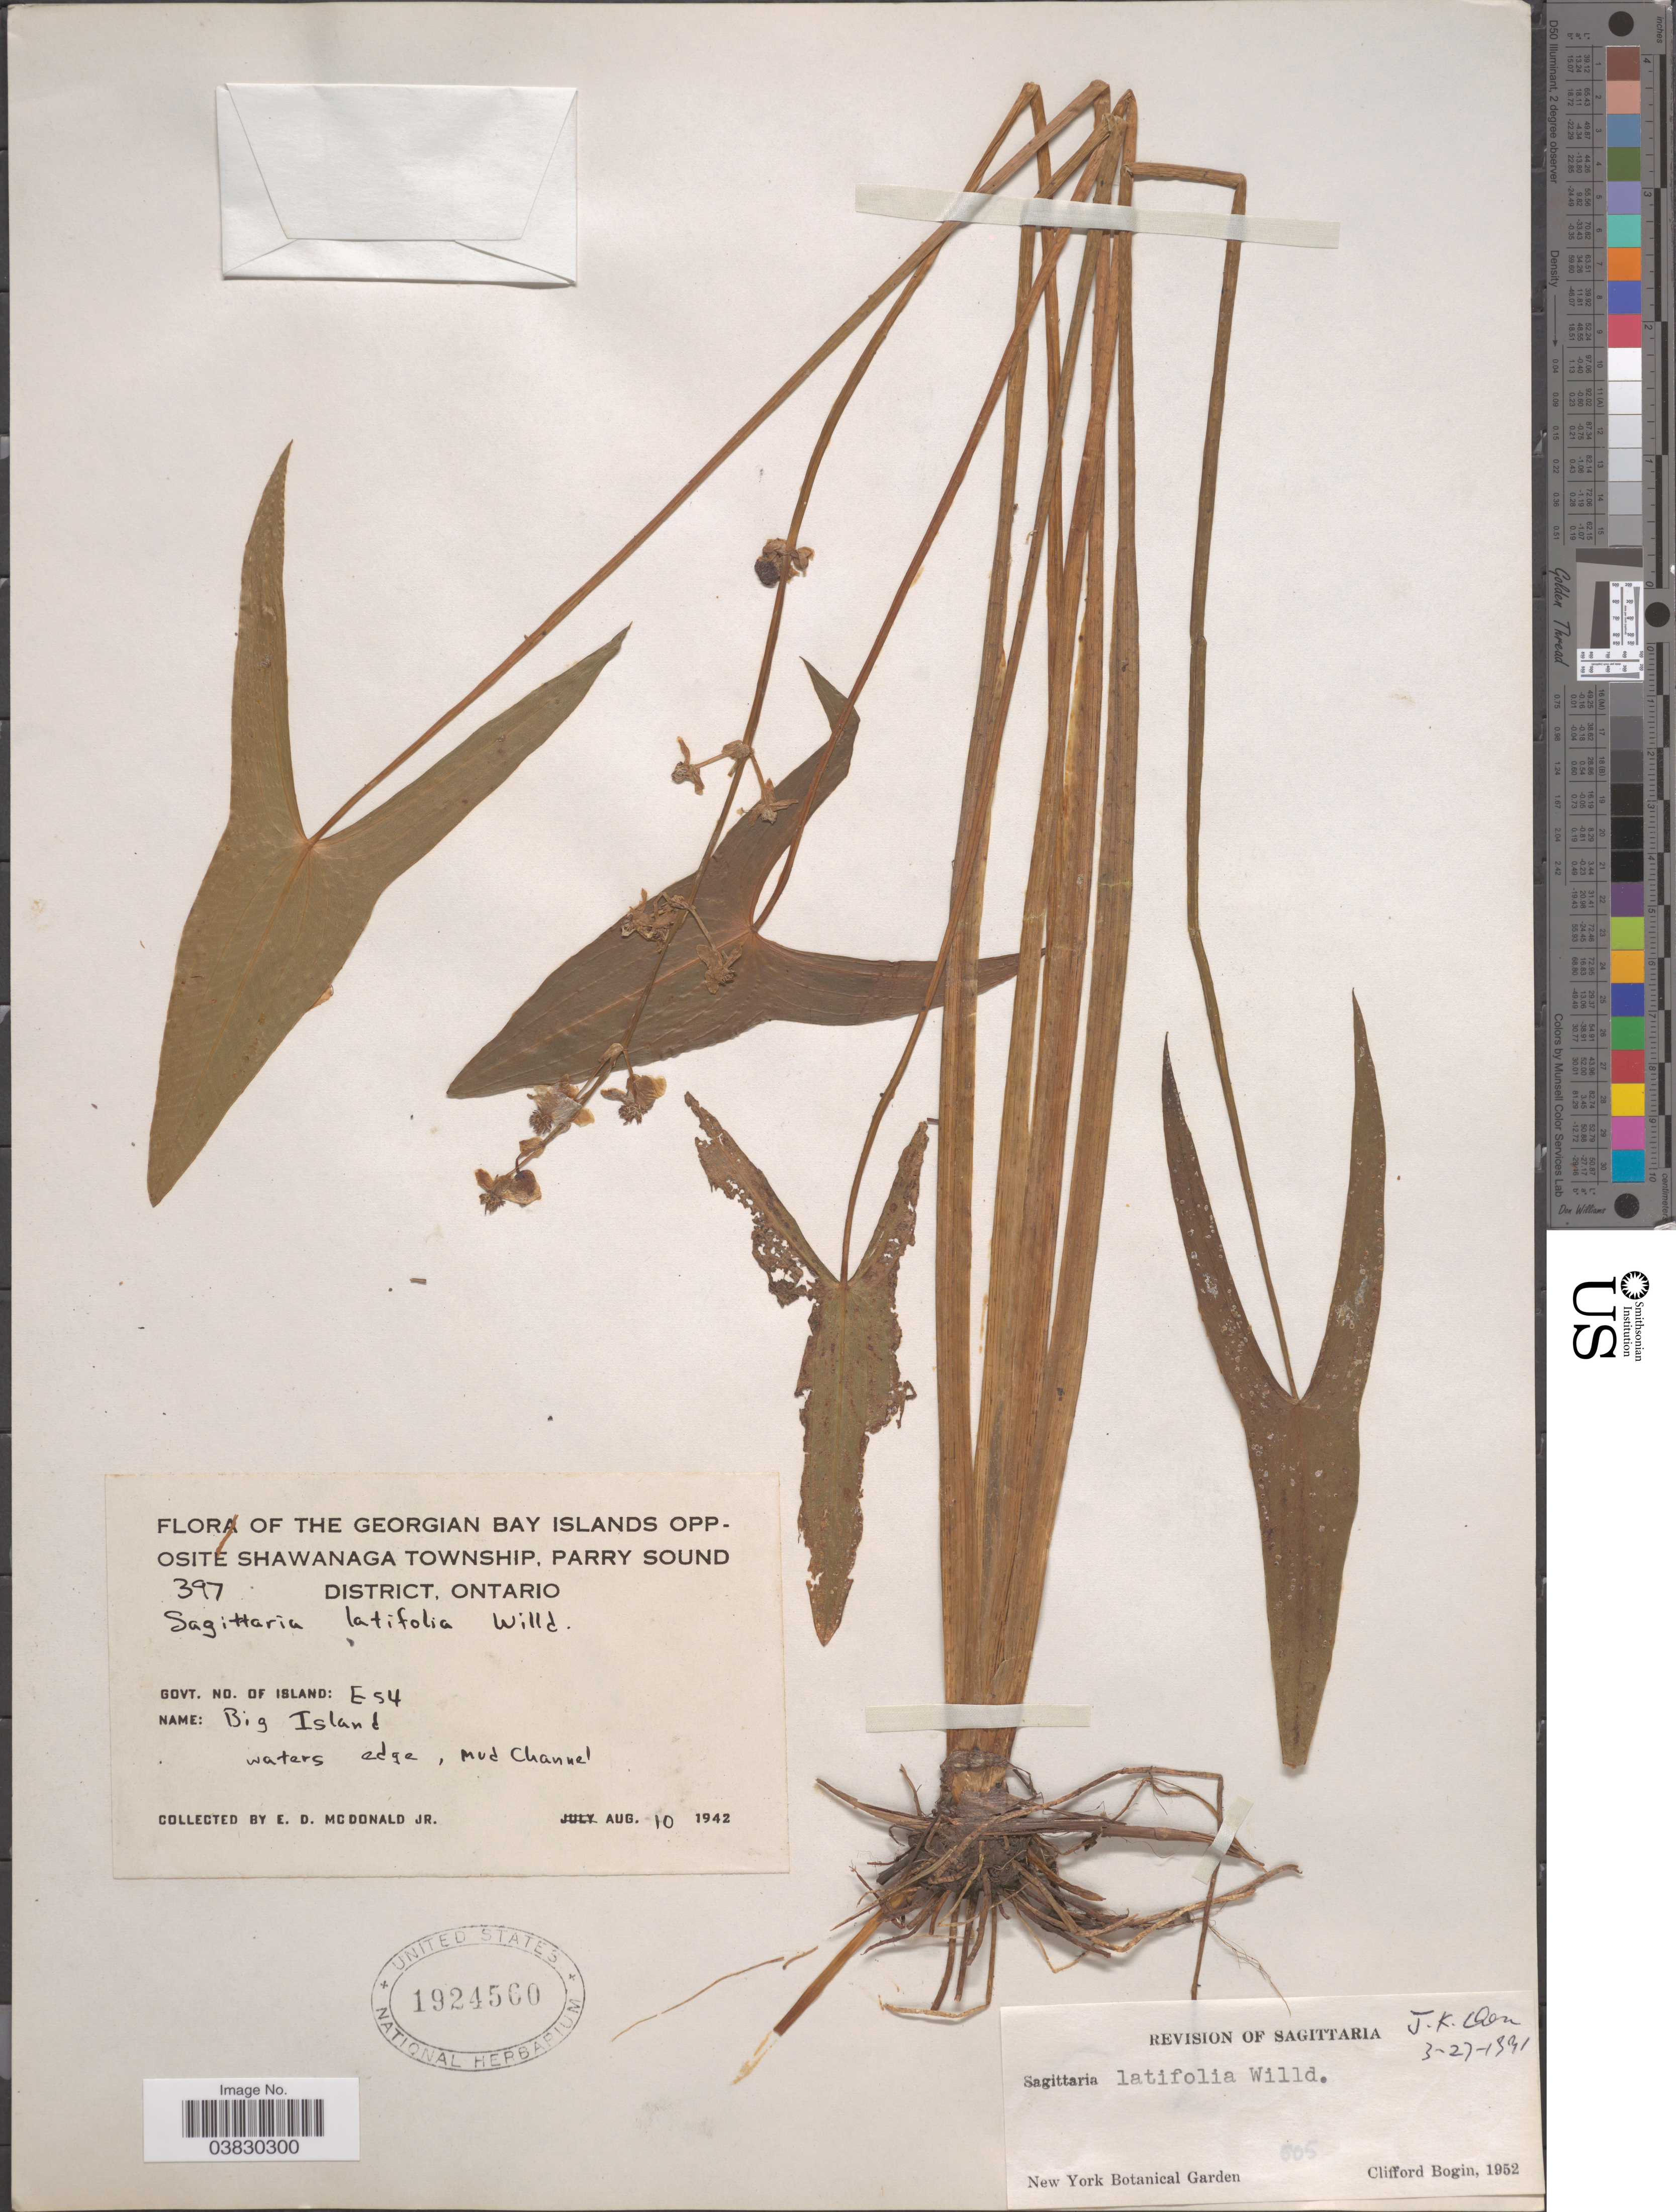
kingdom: Plantae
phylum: Tracheophyta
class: Liliopsida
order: Alismatales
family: Alismataceae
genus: Sagittaria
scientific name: Sagittaria latifolia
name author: Willd.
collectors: E. D. McDonald Jr.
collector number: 397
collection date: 1942-08-10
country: Canada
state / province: Ontario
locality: The Georgian Bay Islands opposite Shawanaga Township, Parry Sound District. Govt. No. of Island: E54. Big Island, waters edge, mud channel.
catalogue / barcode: US 1924560